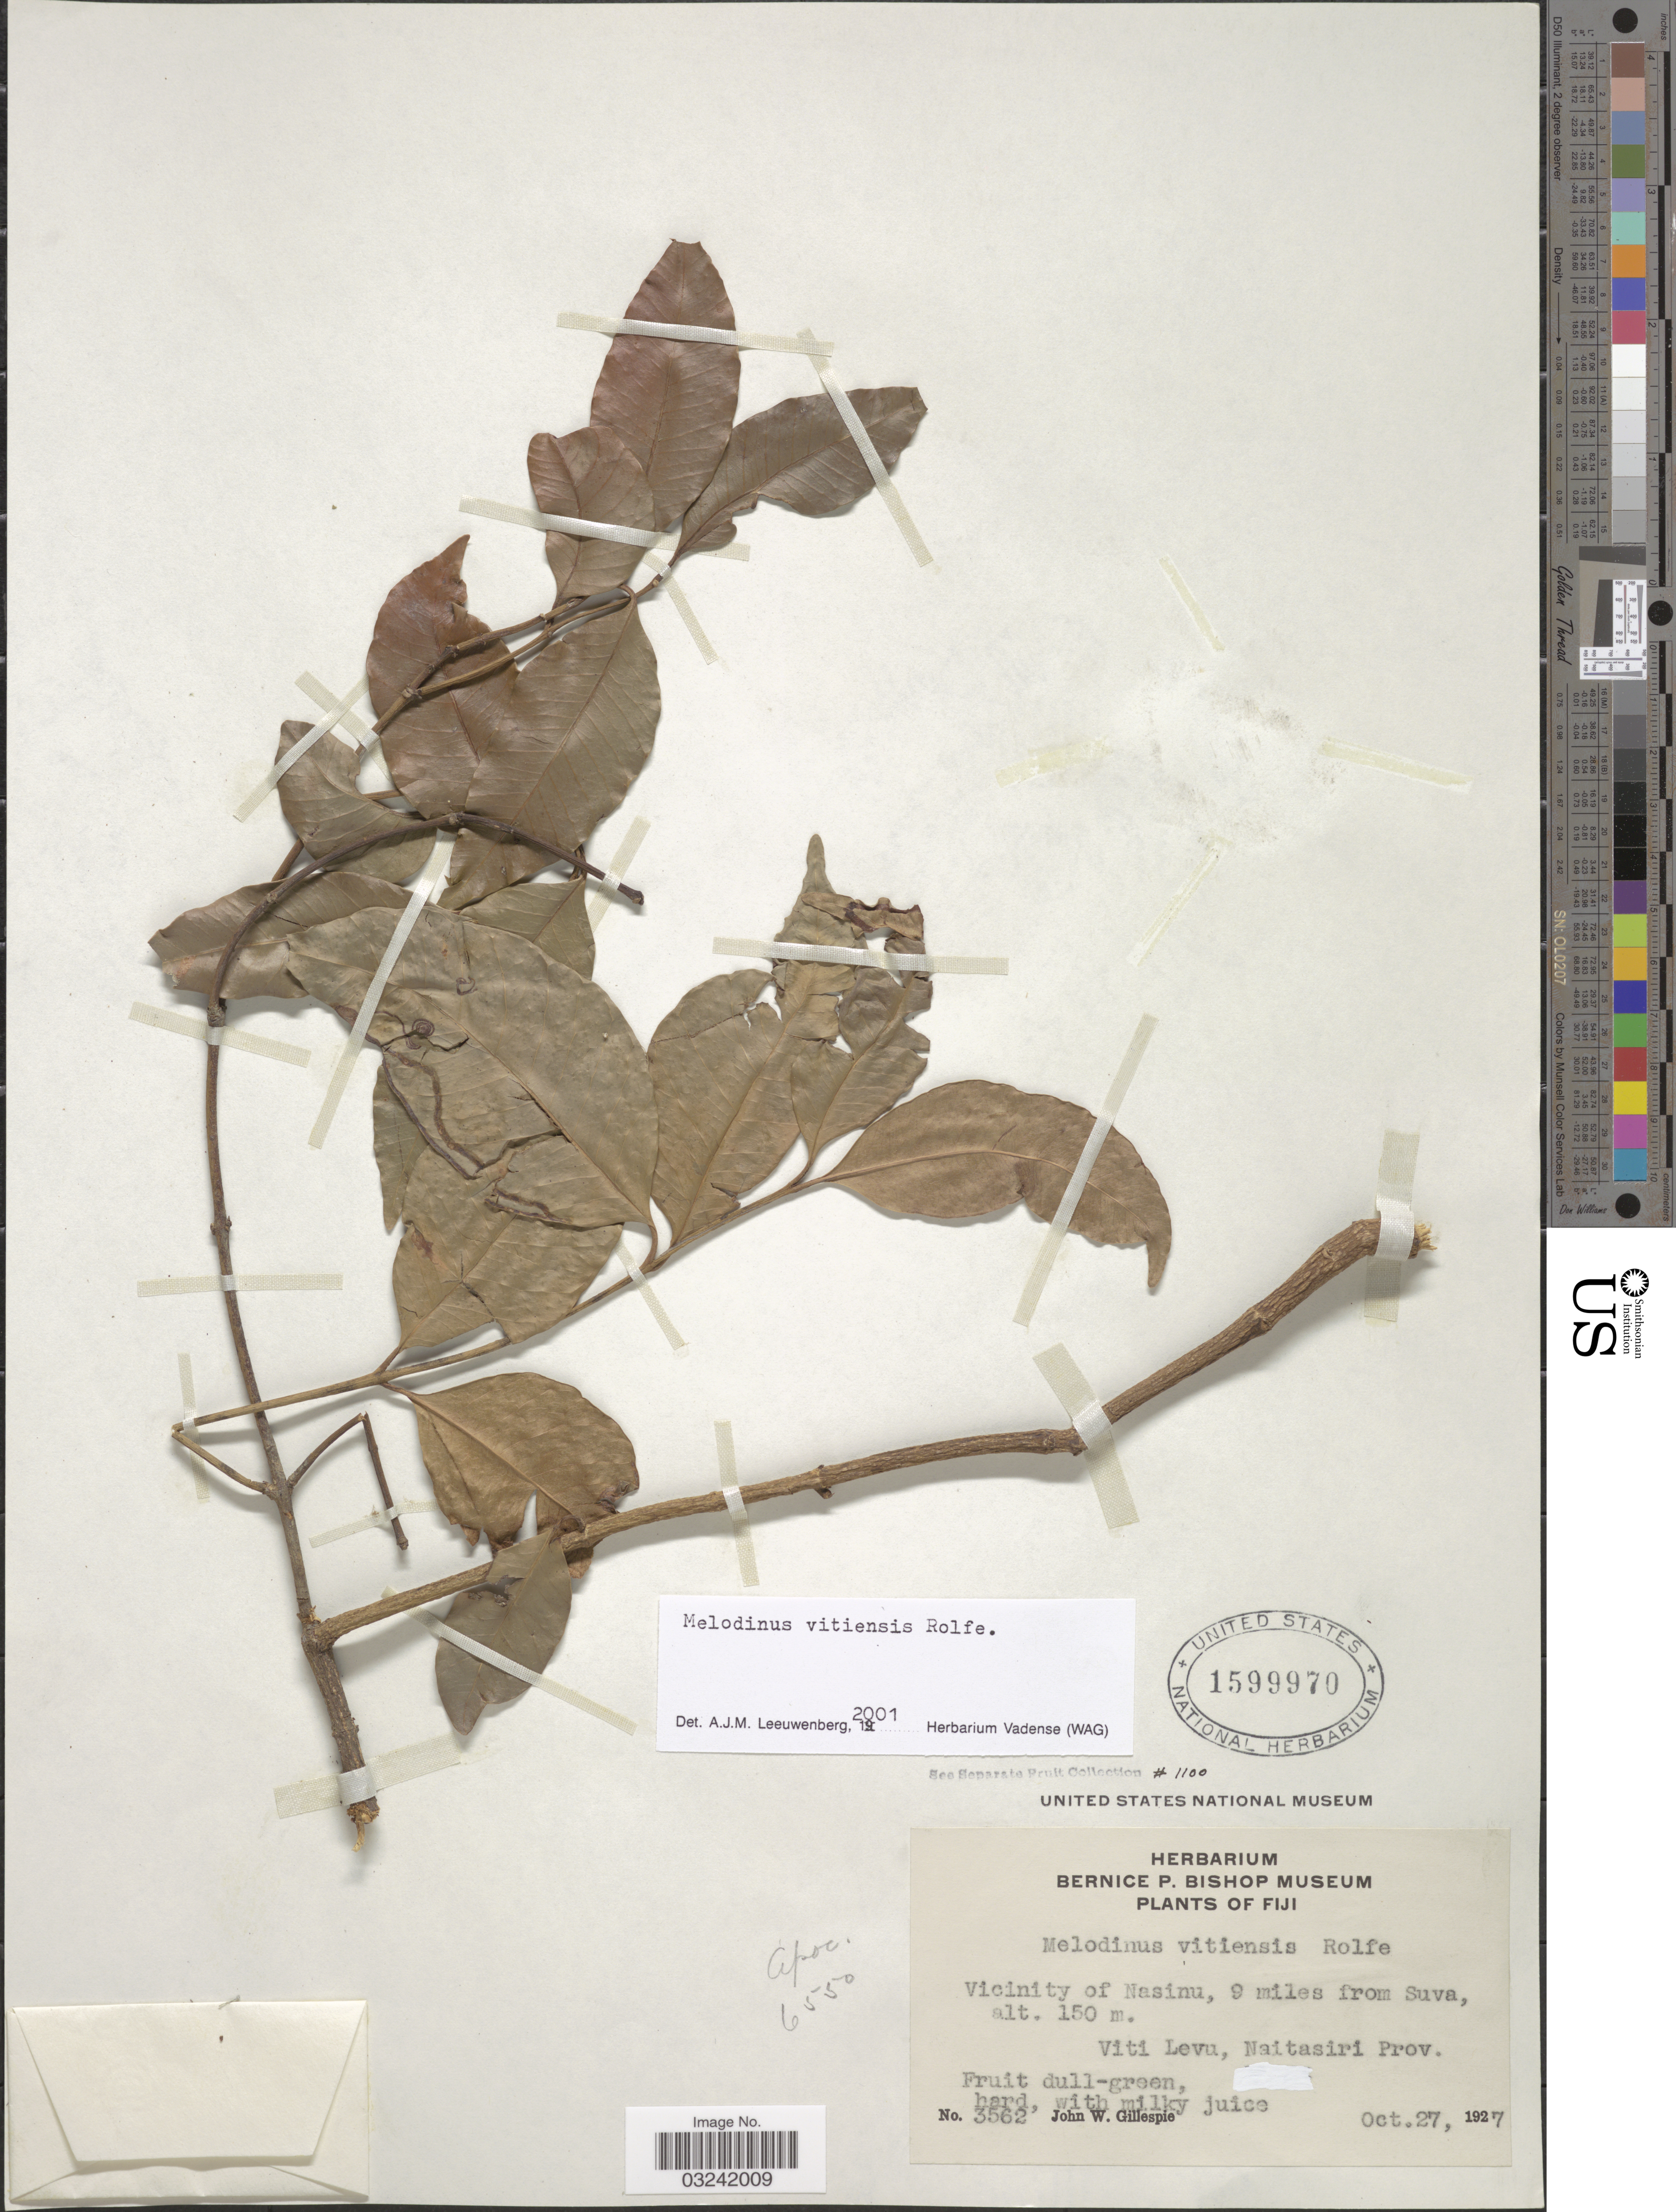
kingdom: Plantae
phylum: Tracheophyta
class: Magnoliopsida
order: Gentianales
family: Apocynaceae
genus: Melodinus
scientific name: Melodinus vitiensis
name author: Rolfe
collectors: J. W. Gillespie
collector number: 3562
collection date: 1927-10-27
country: Fiji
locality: Vicinity of Nasinu, 9 miles from Suva, Viti Levu, Naitasiri prov.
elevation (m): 150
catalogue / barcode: US 1599970